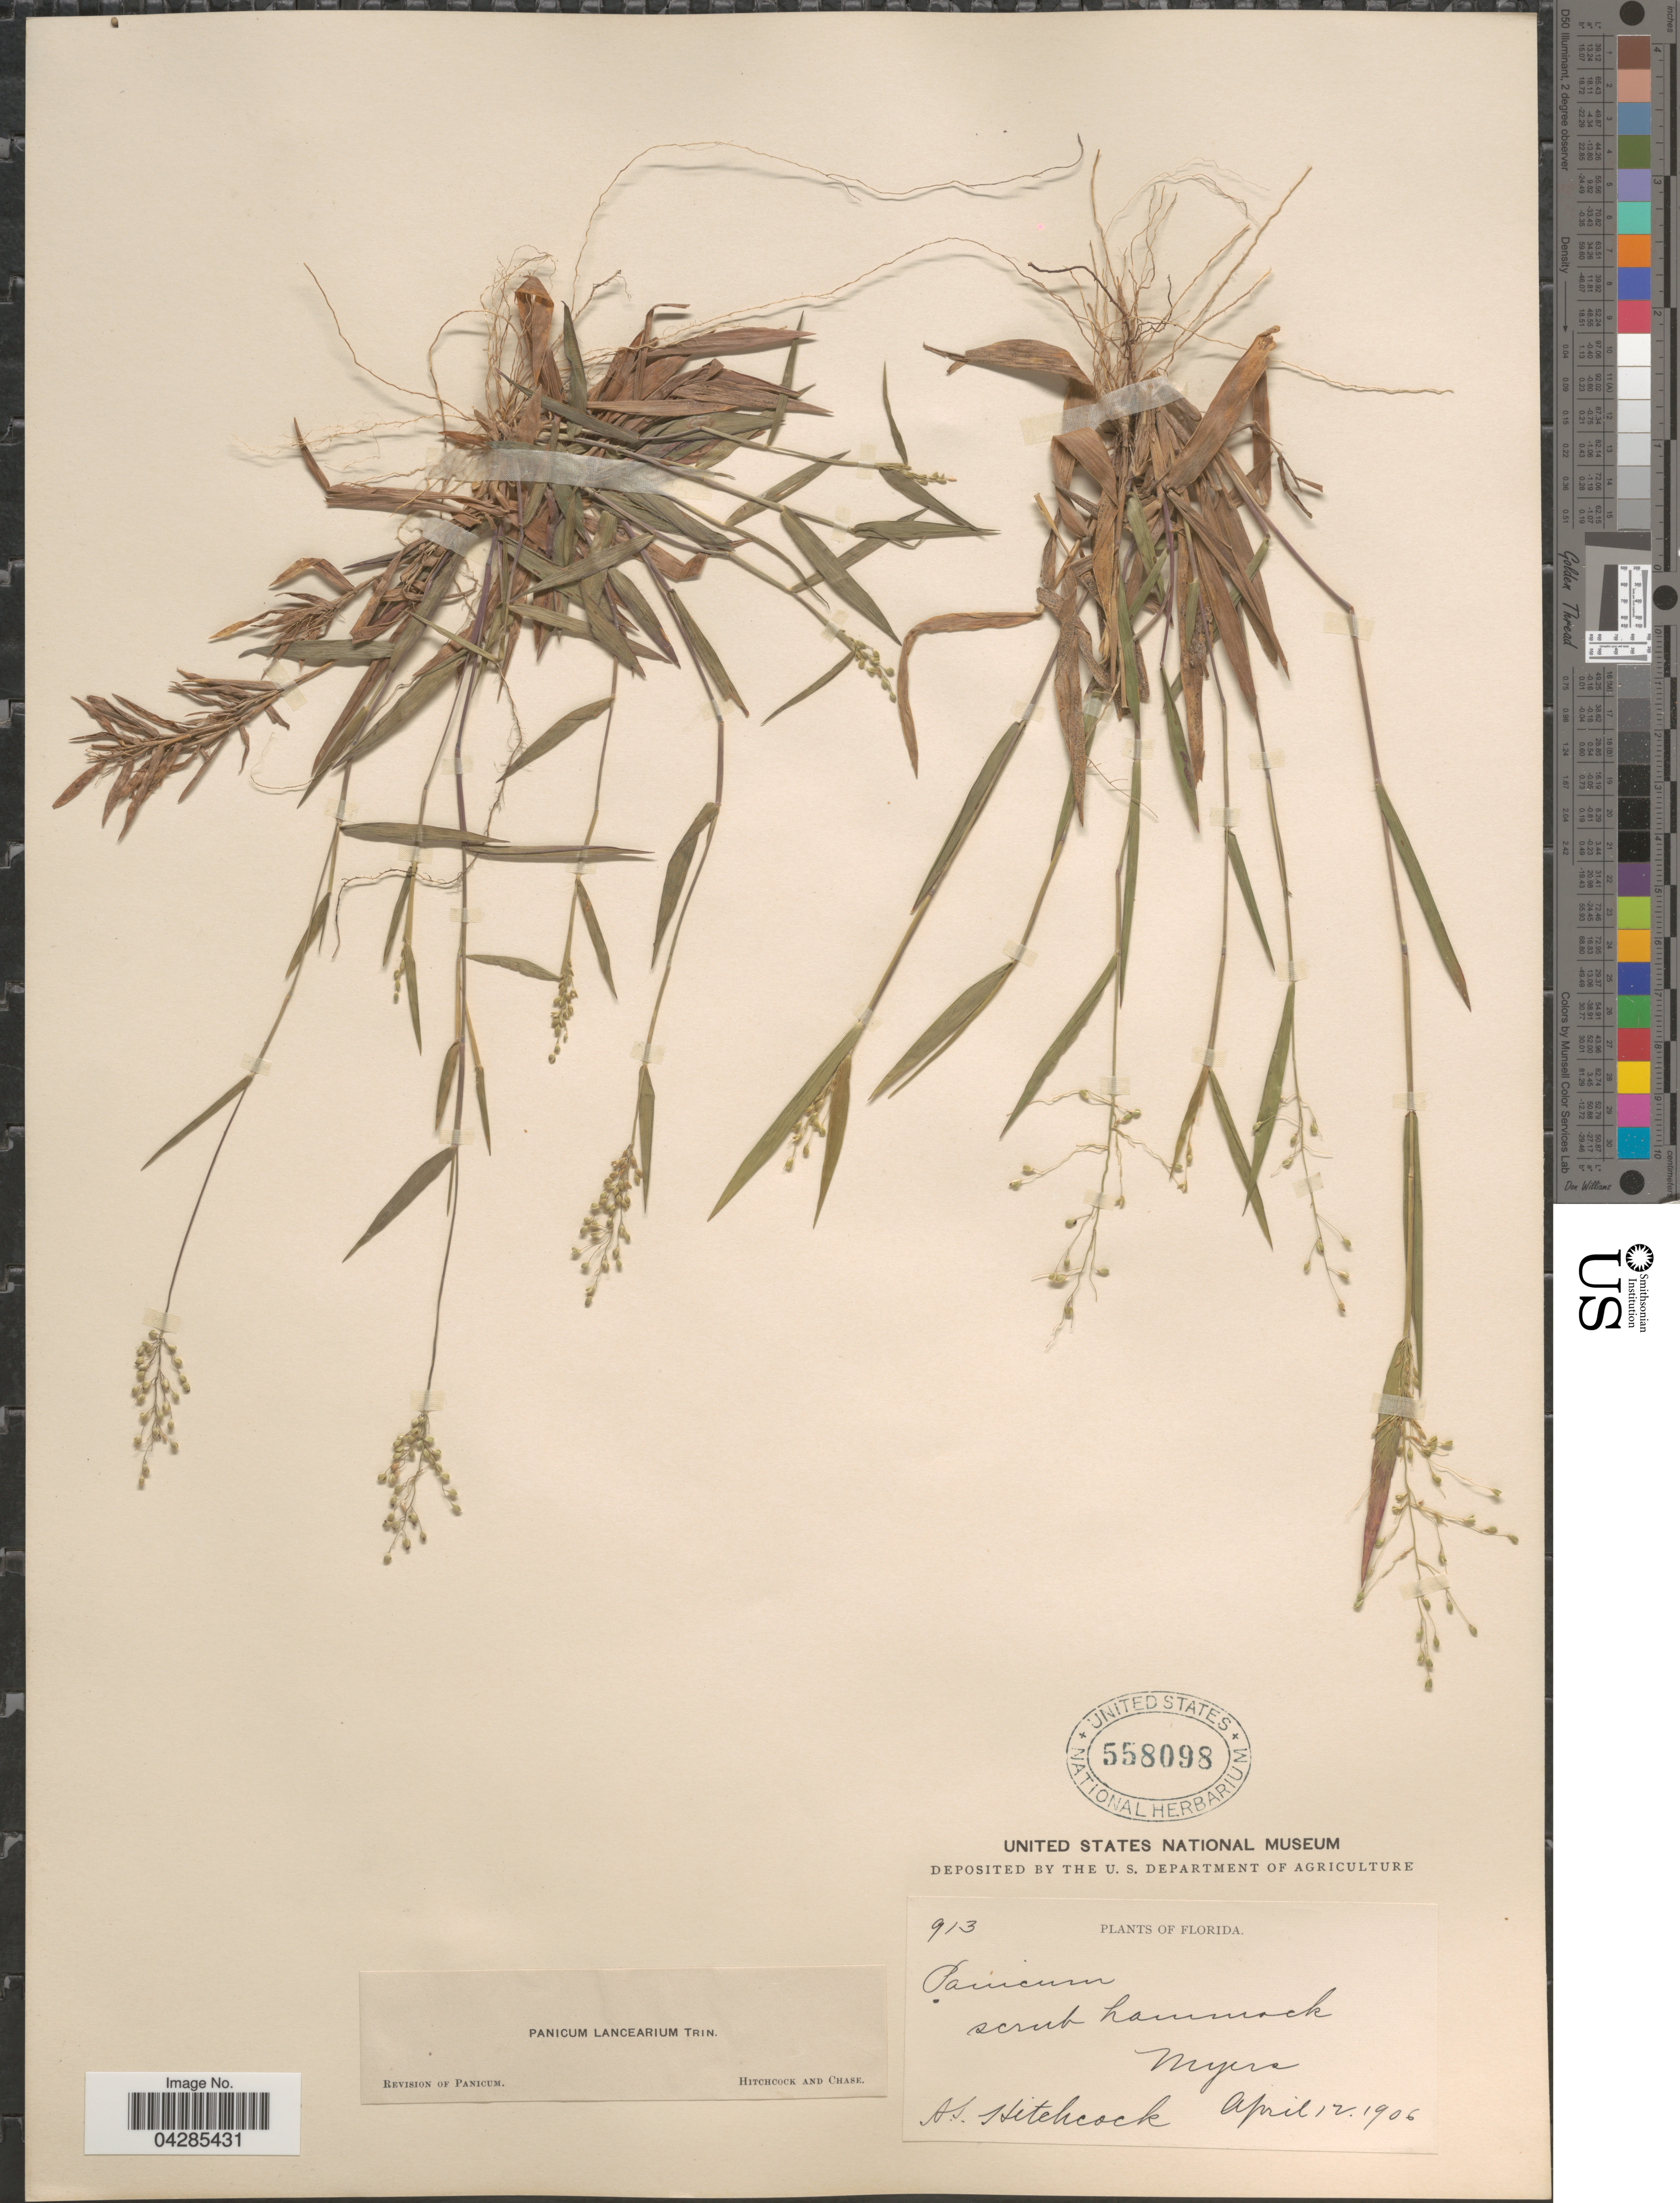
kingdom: Plantae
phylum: Tracheophyta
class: Liliopsida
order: Poales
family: Poaceae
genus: Dichanthelium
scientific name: Dichanthelium portoricense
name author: (Desv. ex Ham.) B.F. Hansen & Wunderlin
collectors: A. S. Hitchcock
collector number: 913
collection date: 1906-04-12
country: United States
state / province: Florida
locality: Scrub hammock. Myers.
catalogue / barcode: US 558098